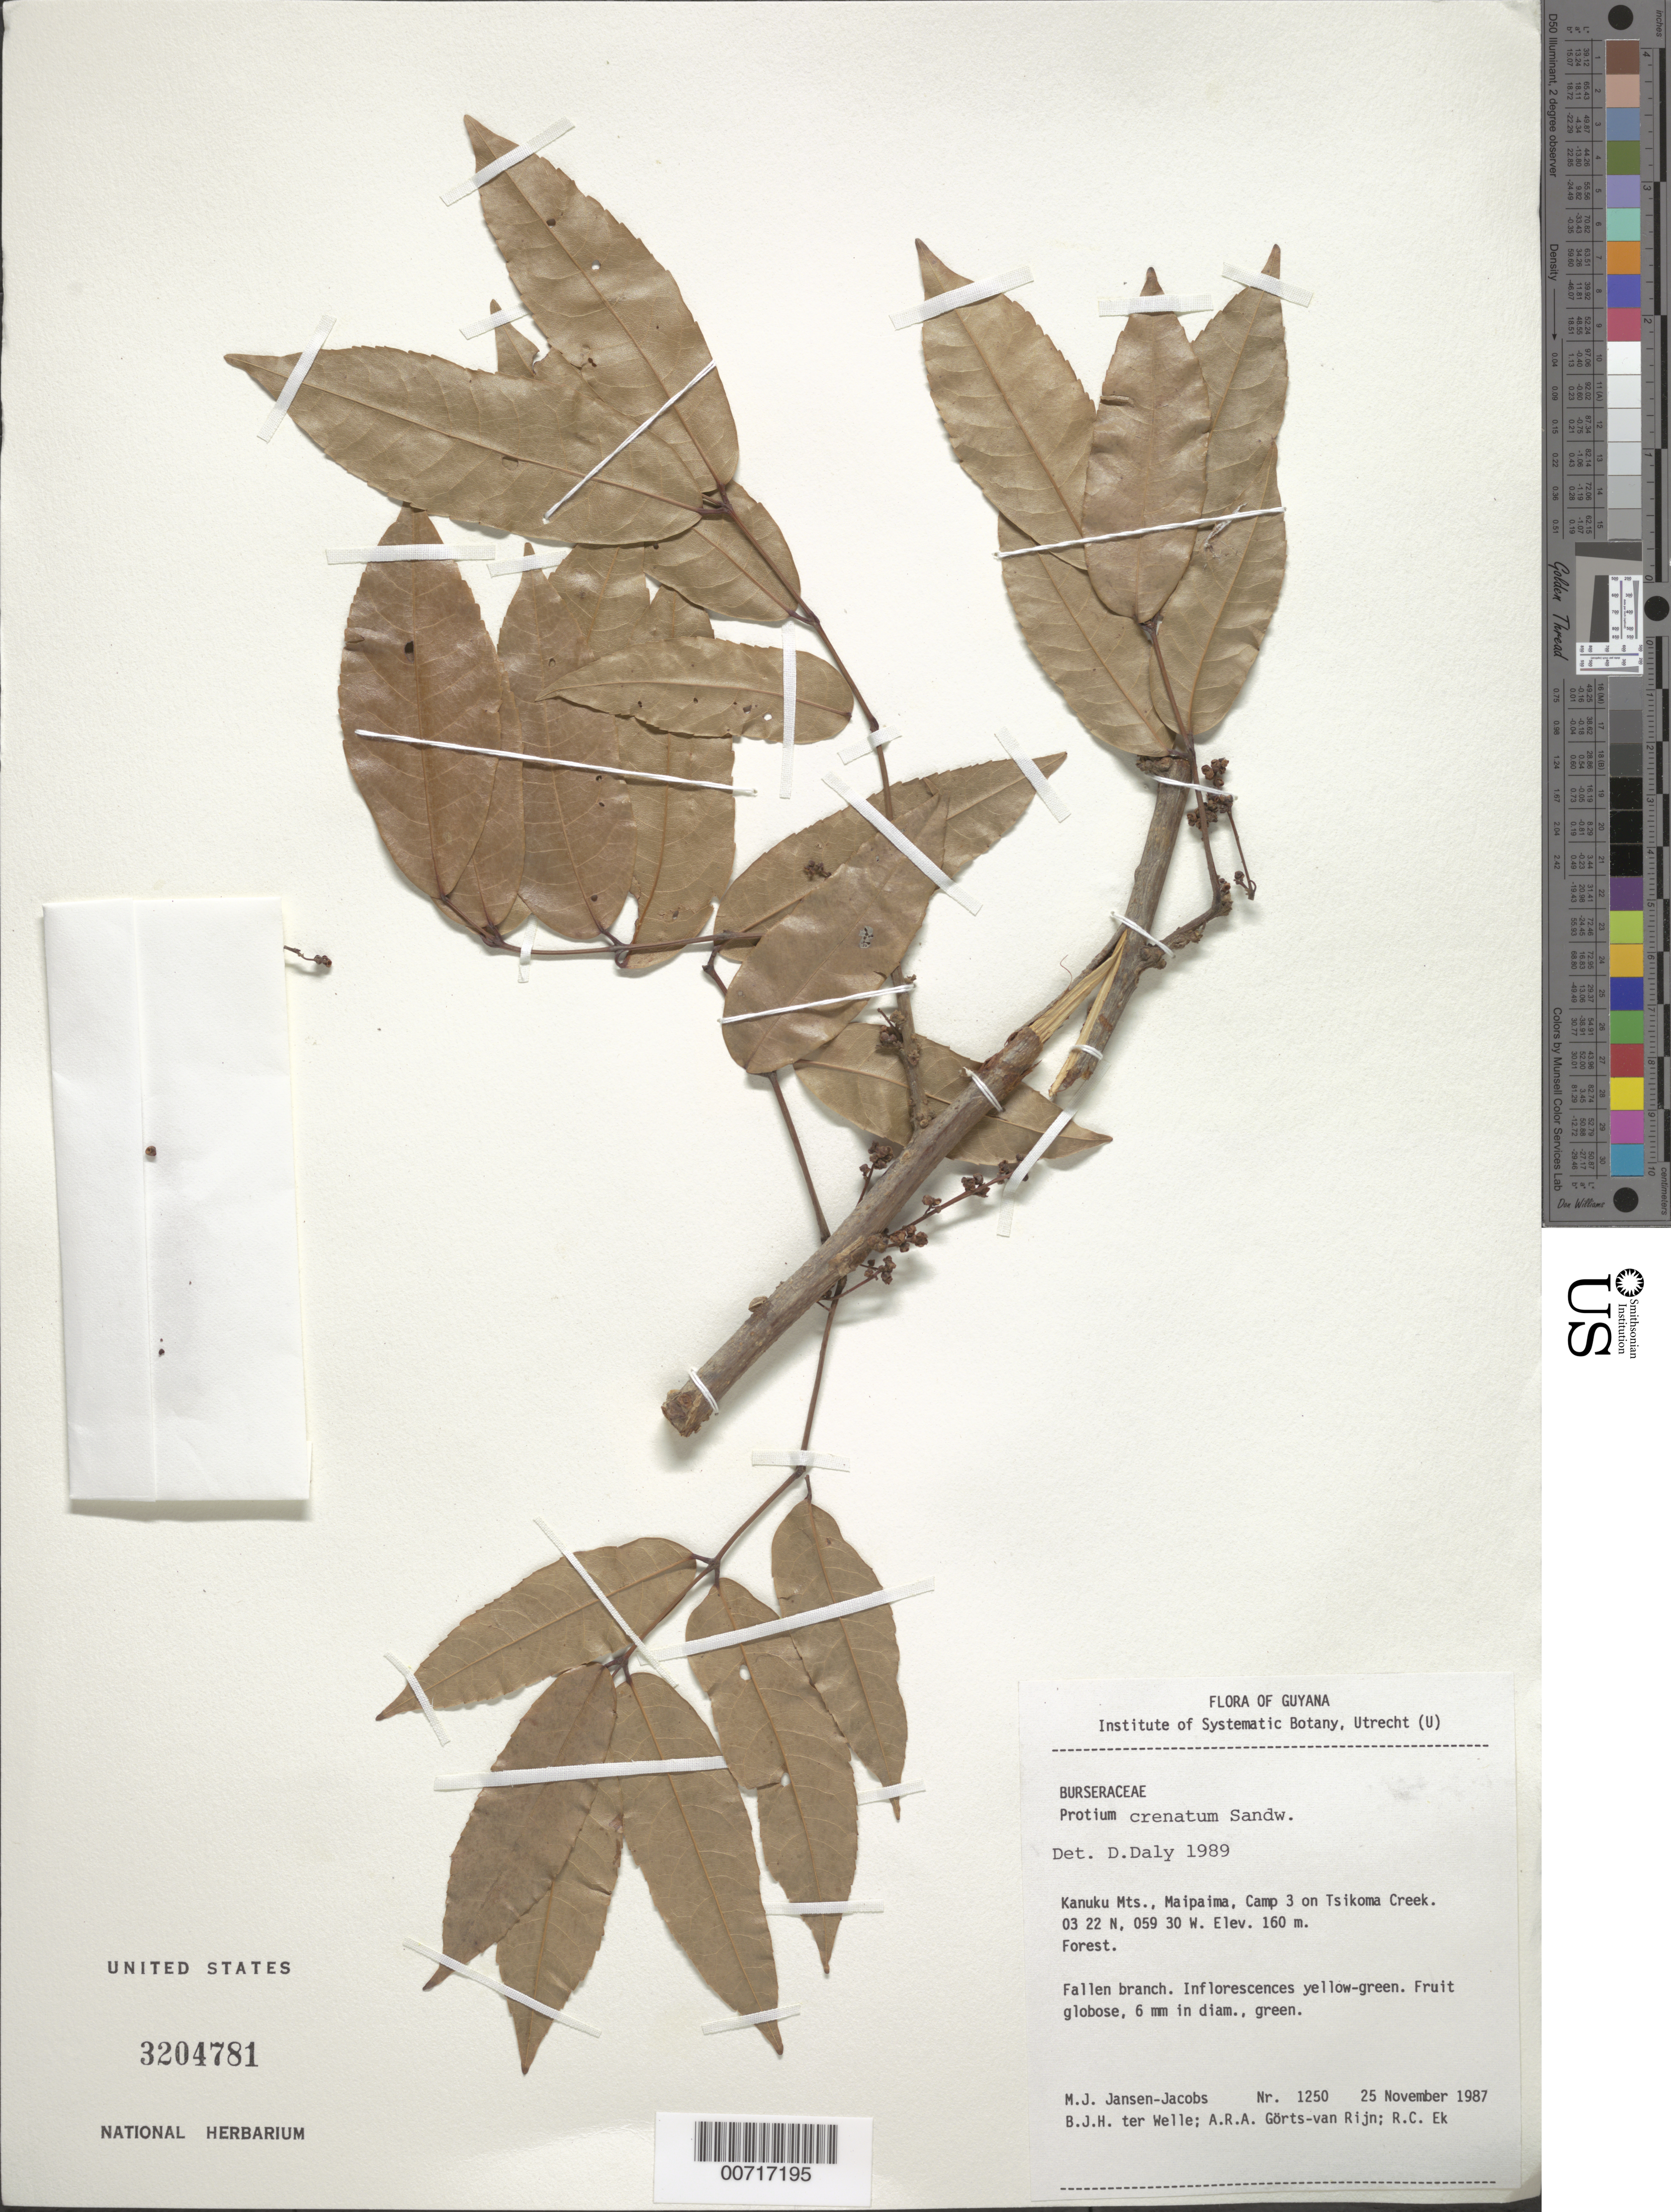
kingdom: Plantae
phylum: Tracheophyta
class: Magnoliopsida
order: Sapindales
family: Burseraceae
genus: Protium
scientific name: Protium crenatum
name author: Sandwith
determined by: Daly, D. C.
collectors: M. J. Jansen-Jacobs, B. Welle, A. .R. A. Görts-van Rijn & R. C. Ek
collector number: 1250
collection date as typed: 25-Nov-87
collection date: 1987-11-25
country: Guyana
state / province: U. Takutu-U. Essequibo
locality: Kanuku Mts., Maipaima, Camp 3 on Tsikoma Creek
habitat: Forest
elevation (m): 160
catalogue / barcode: US 3204781